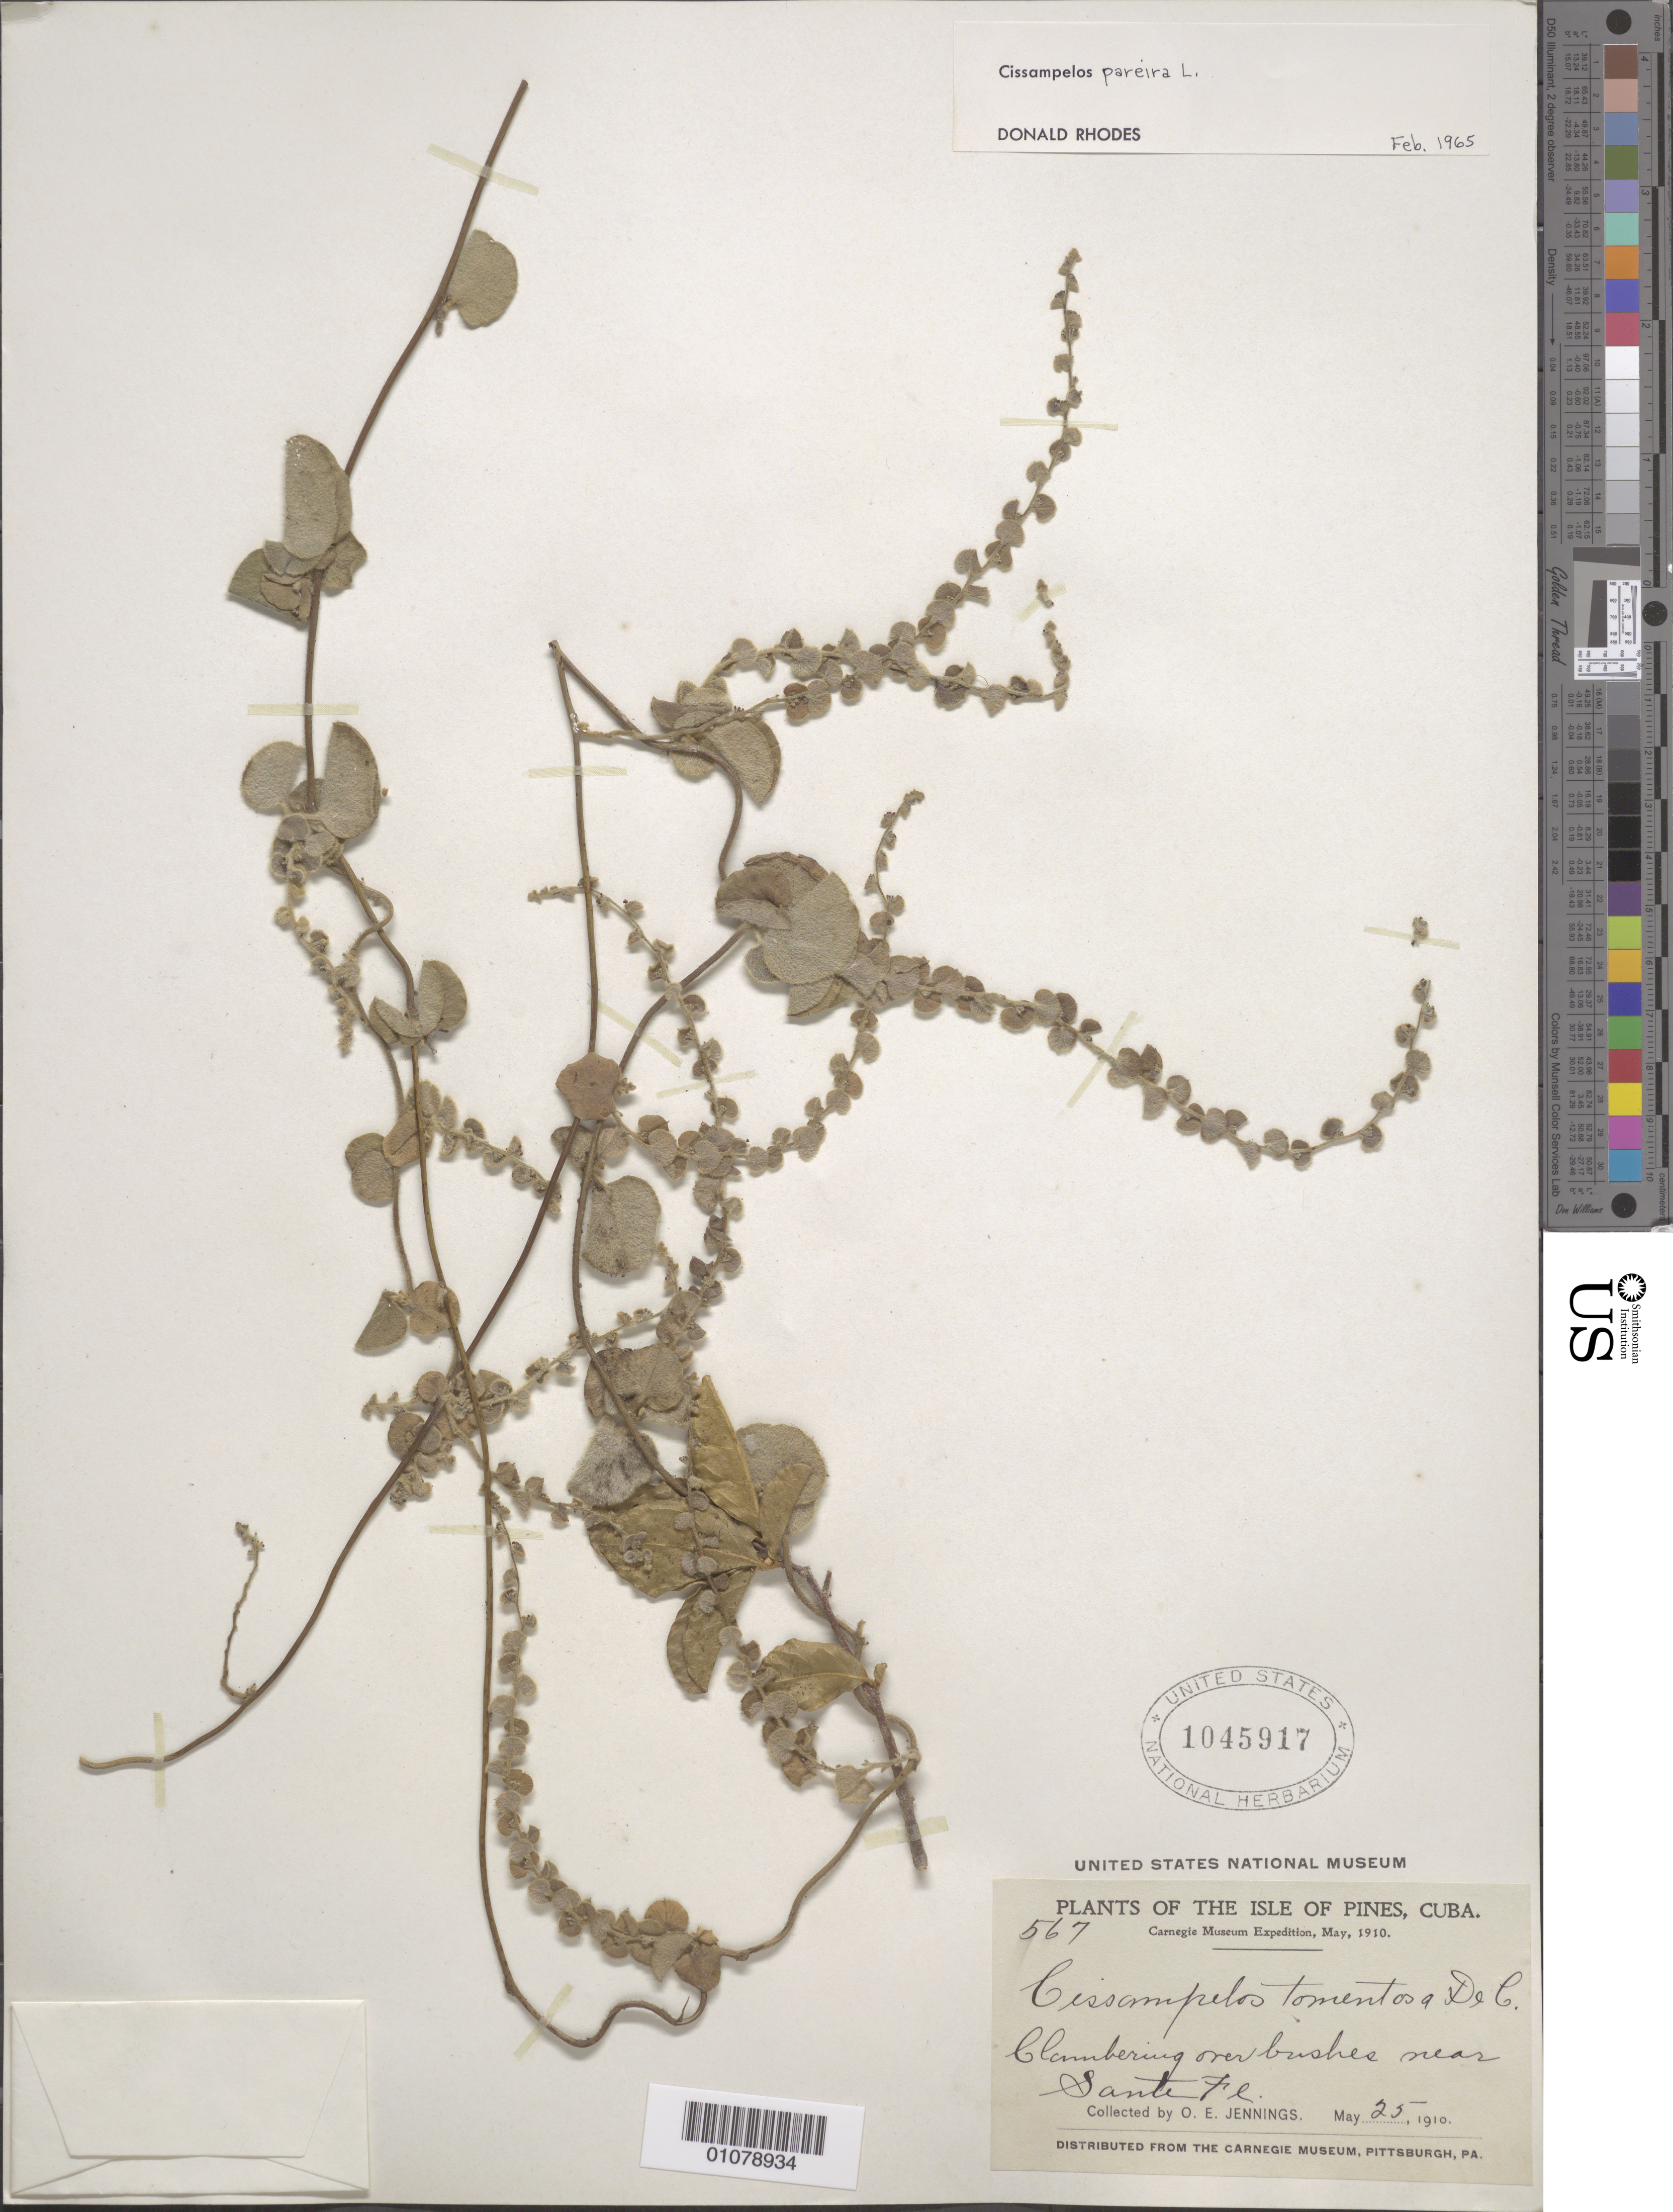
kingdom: Plantae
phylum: Tracheophyta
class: Magnoliopsida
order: Ranunculales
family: Menispermaceae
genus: Cissampelos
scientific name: Cissampelos pareira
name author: L.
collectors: O. E. Jennings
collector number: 567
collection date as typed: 25 May 1910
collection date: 1910-05-25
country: Cuba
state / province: Isla de La Juventud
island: Isla de la Juventud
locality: Isle of Pines Near Sante Fl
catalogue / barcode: US 1045917